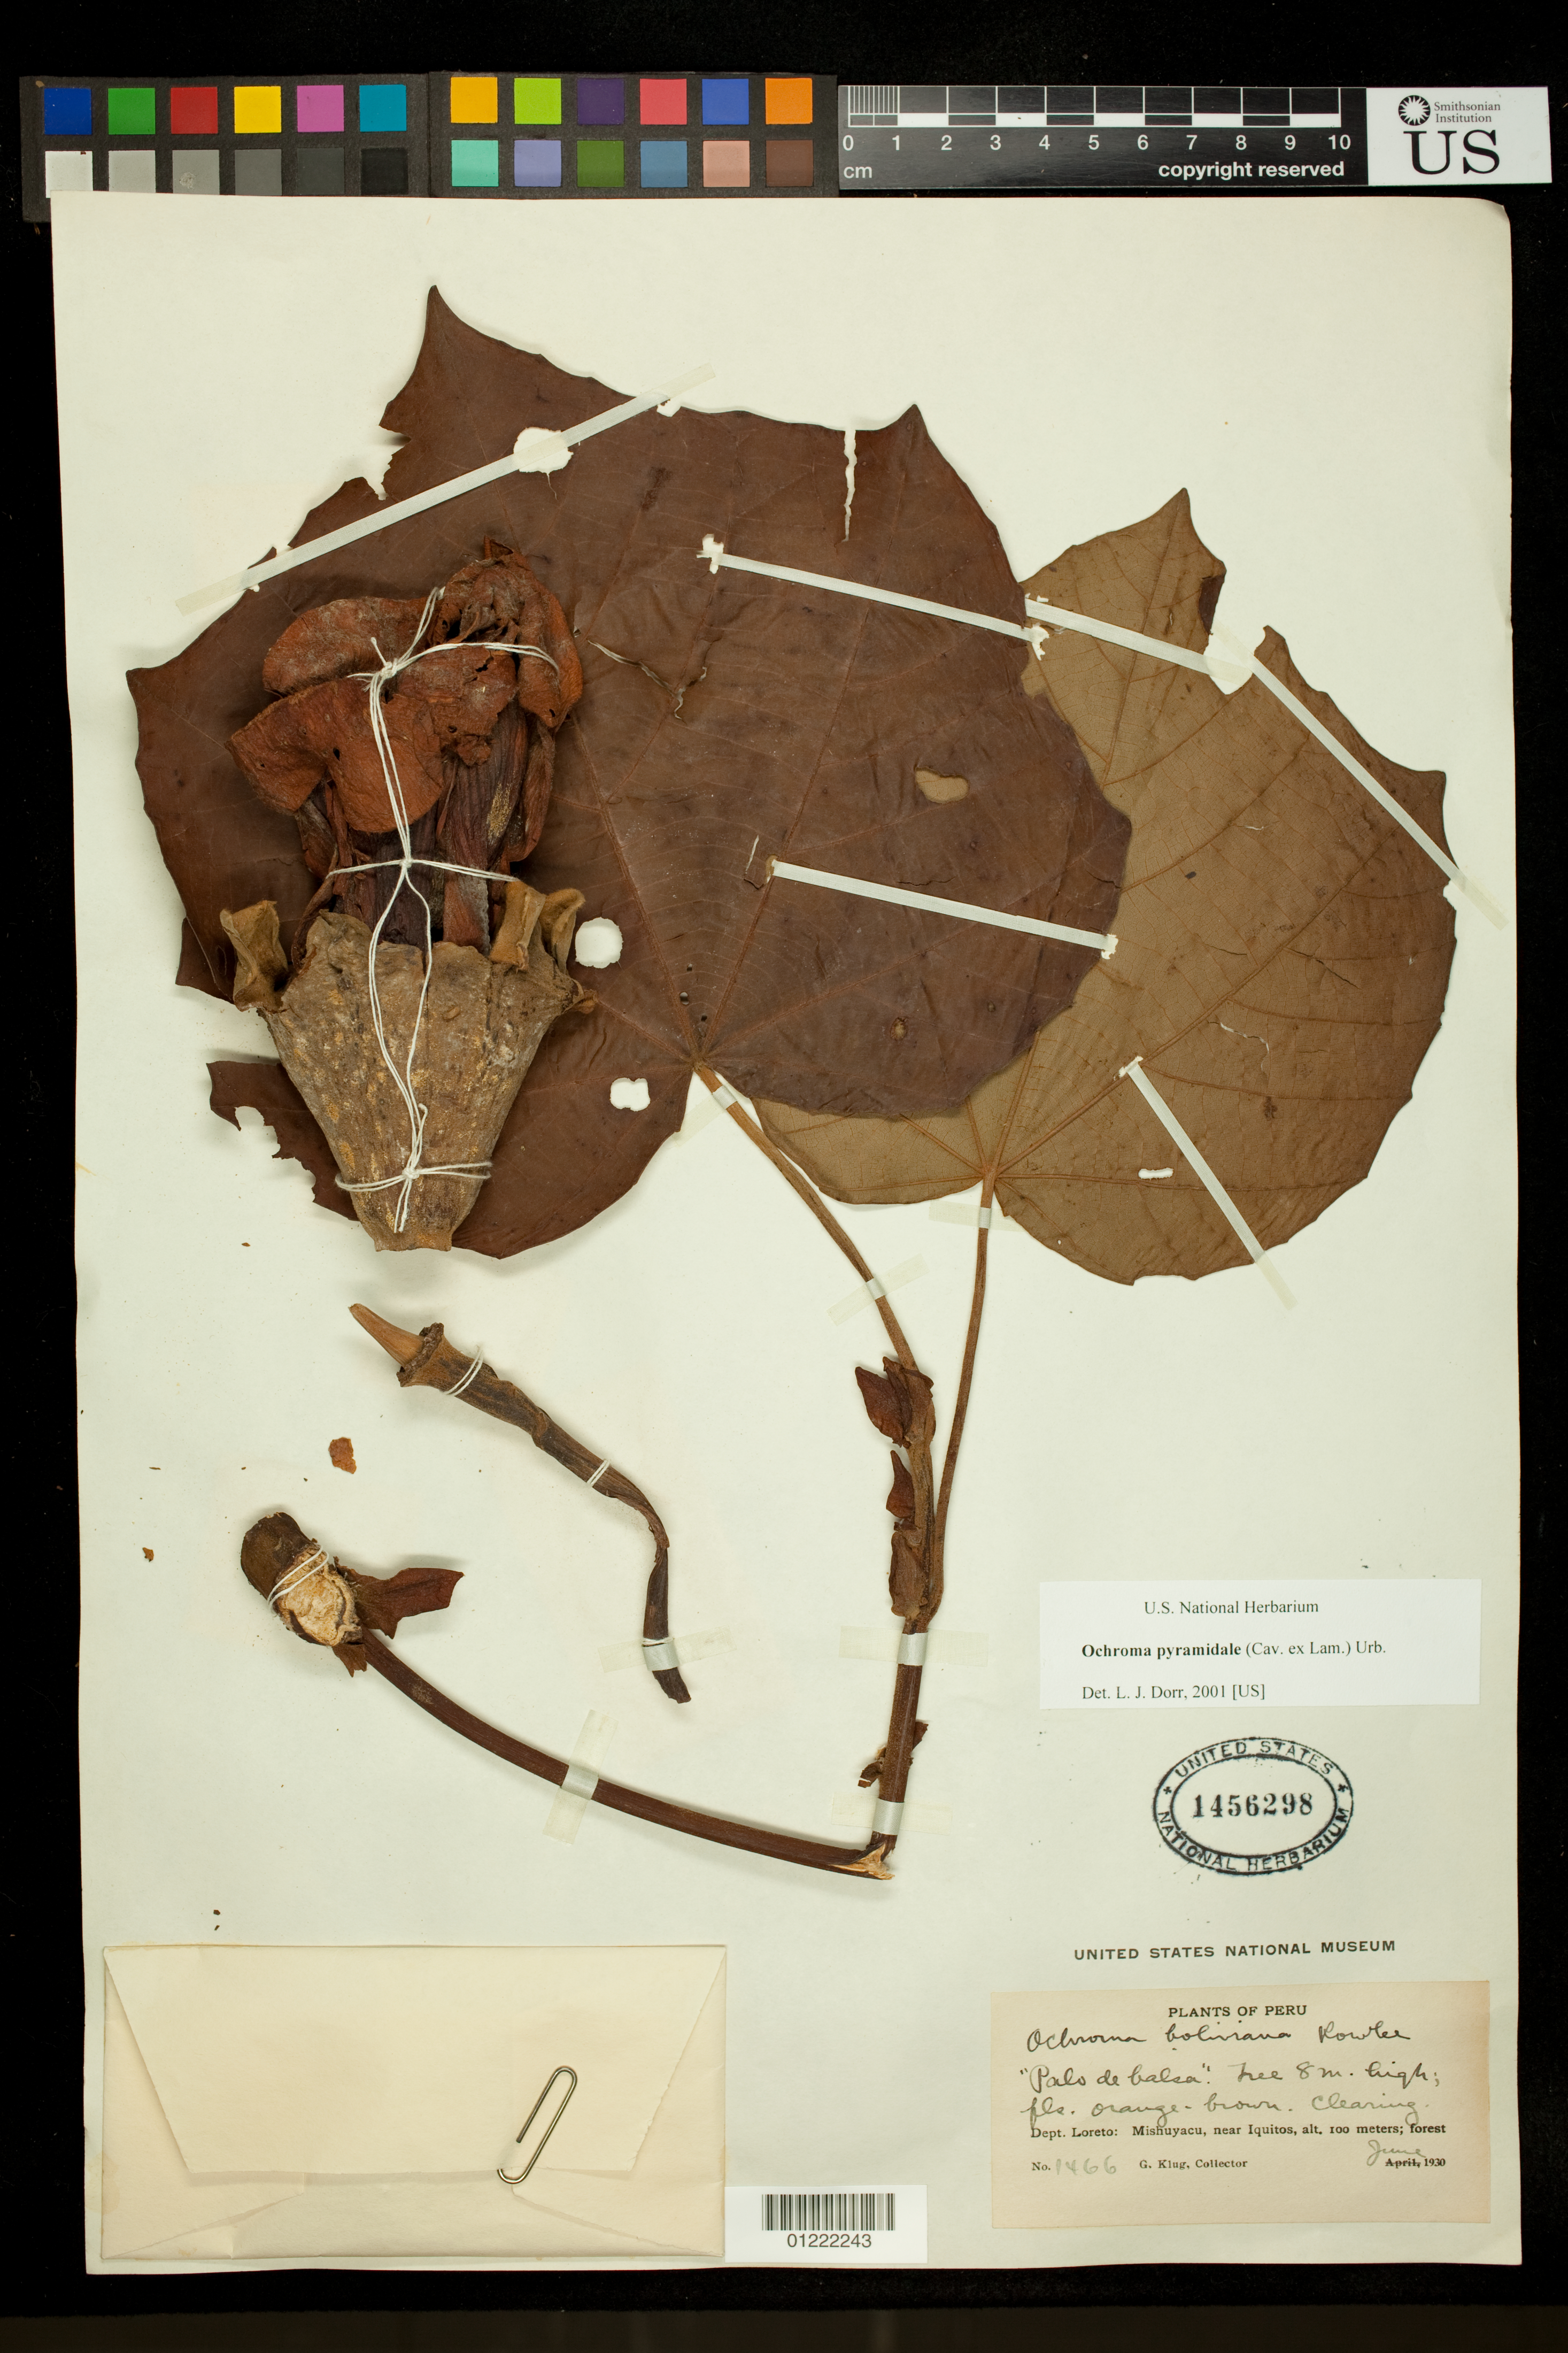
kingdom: Plantae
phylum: Tracheophyta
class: Magnoliopsida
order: Malvales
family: Malvaceae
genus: Ochroma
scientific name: Ochroma pyramidale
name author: (Cav. ex Lam.) Urb.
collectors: G. Klug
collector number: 1466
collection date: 1930-06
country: Peru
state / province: Loreto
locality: Mishuyacu, near Iquistos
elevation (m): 100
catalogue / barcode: US 1456298